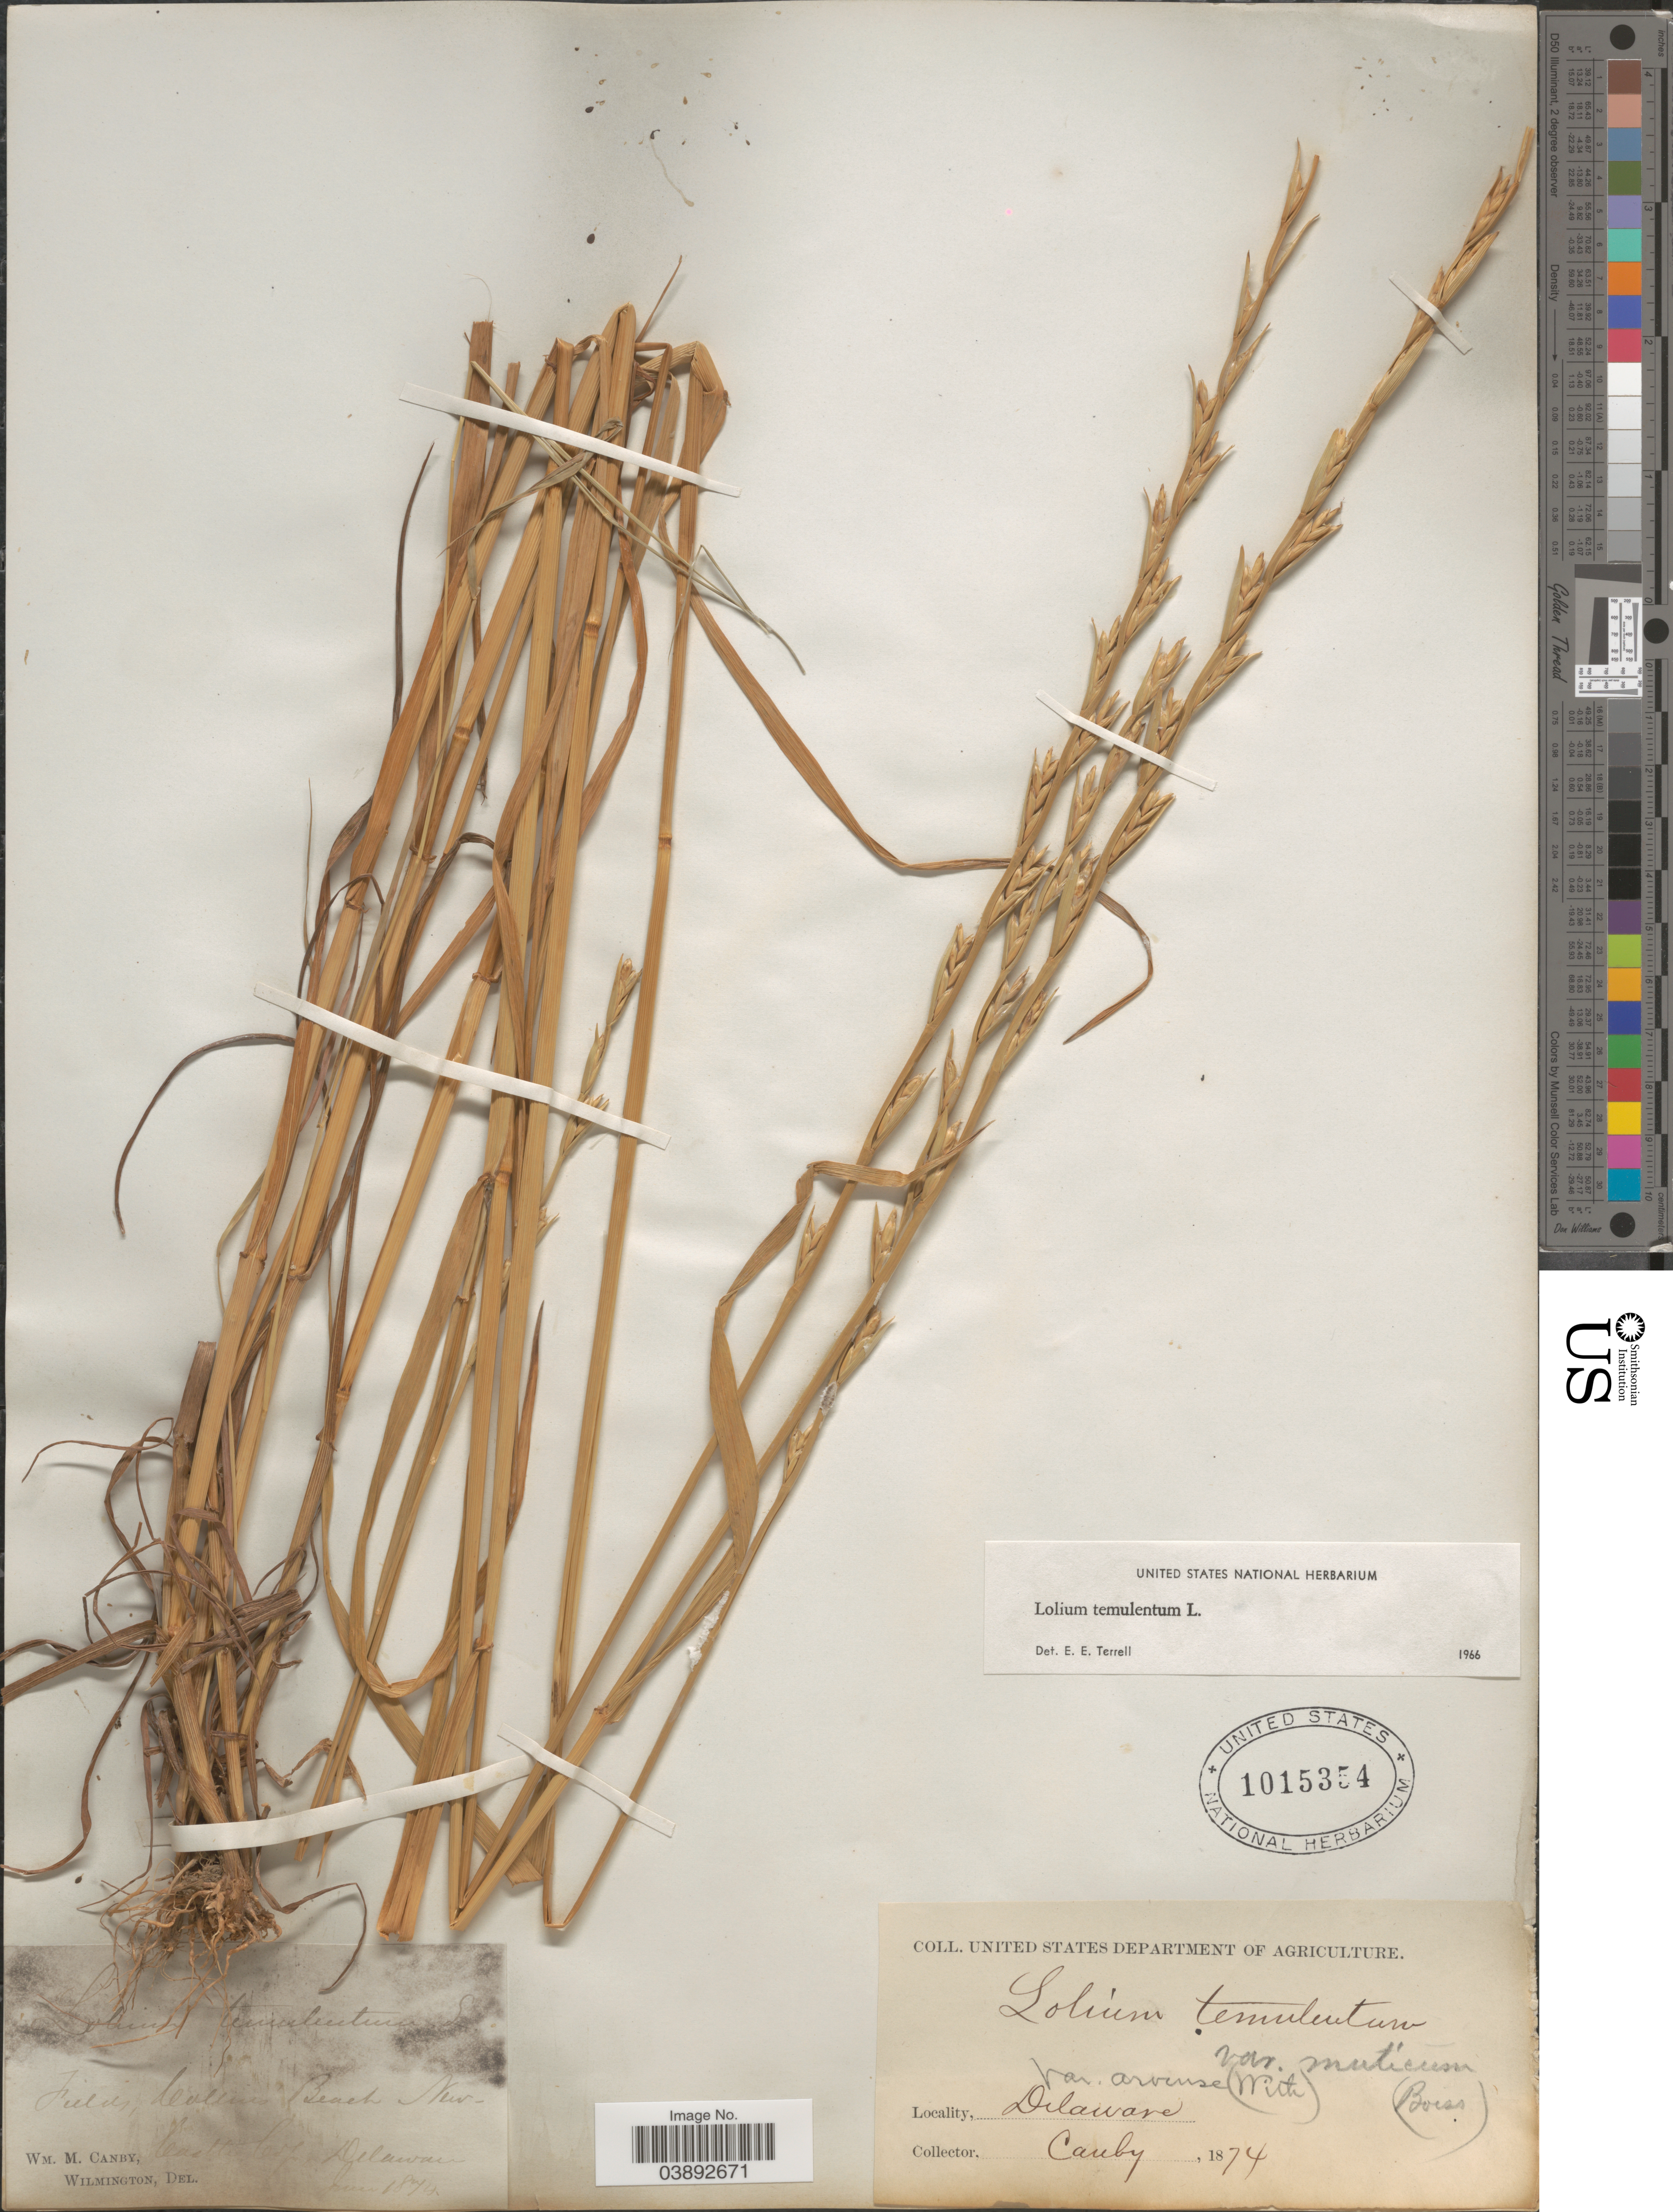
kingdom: Plantae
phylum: Tracheophyta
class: Liliopsida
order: Poales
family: Poaceae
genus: Lolium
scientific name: Lolium temulentum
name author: L.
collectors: W. M. Canby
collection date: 1874-06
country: United States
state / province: Delaware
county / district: New Castle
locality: Field, Collin's Beach New-Castle Co.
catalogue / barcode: US 1015354